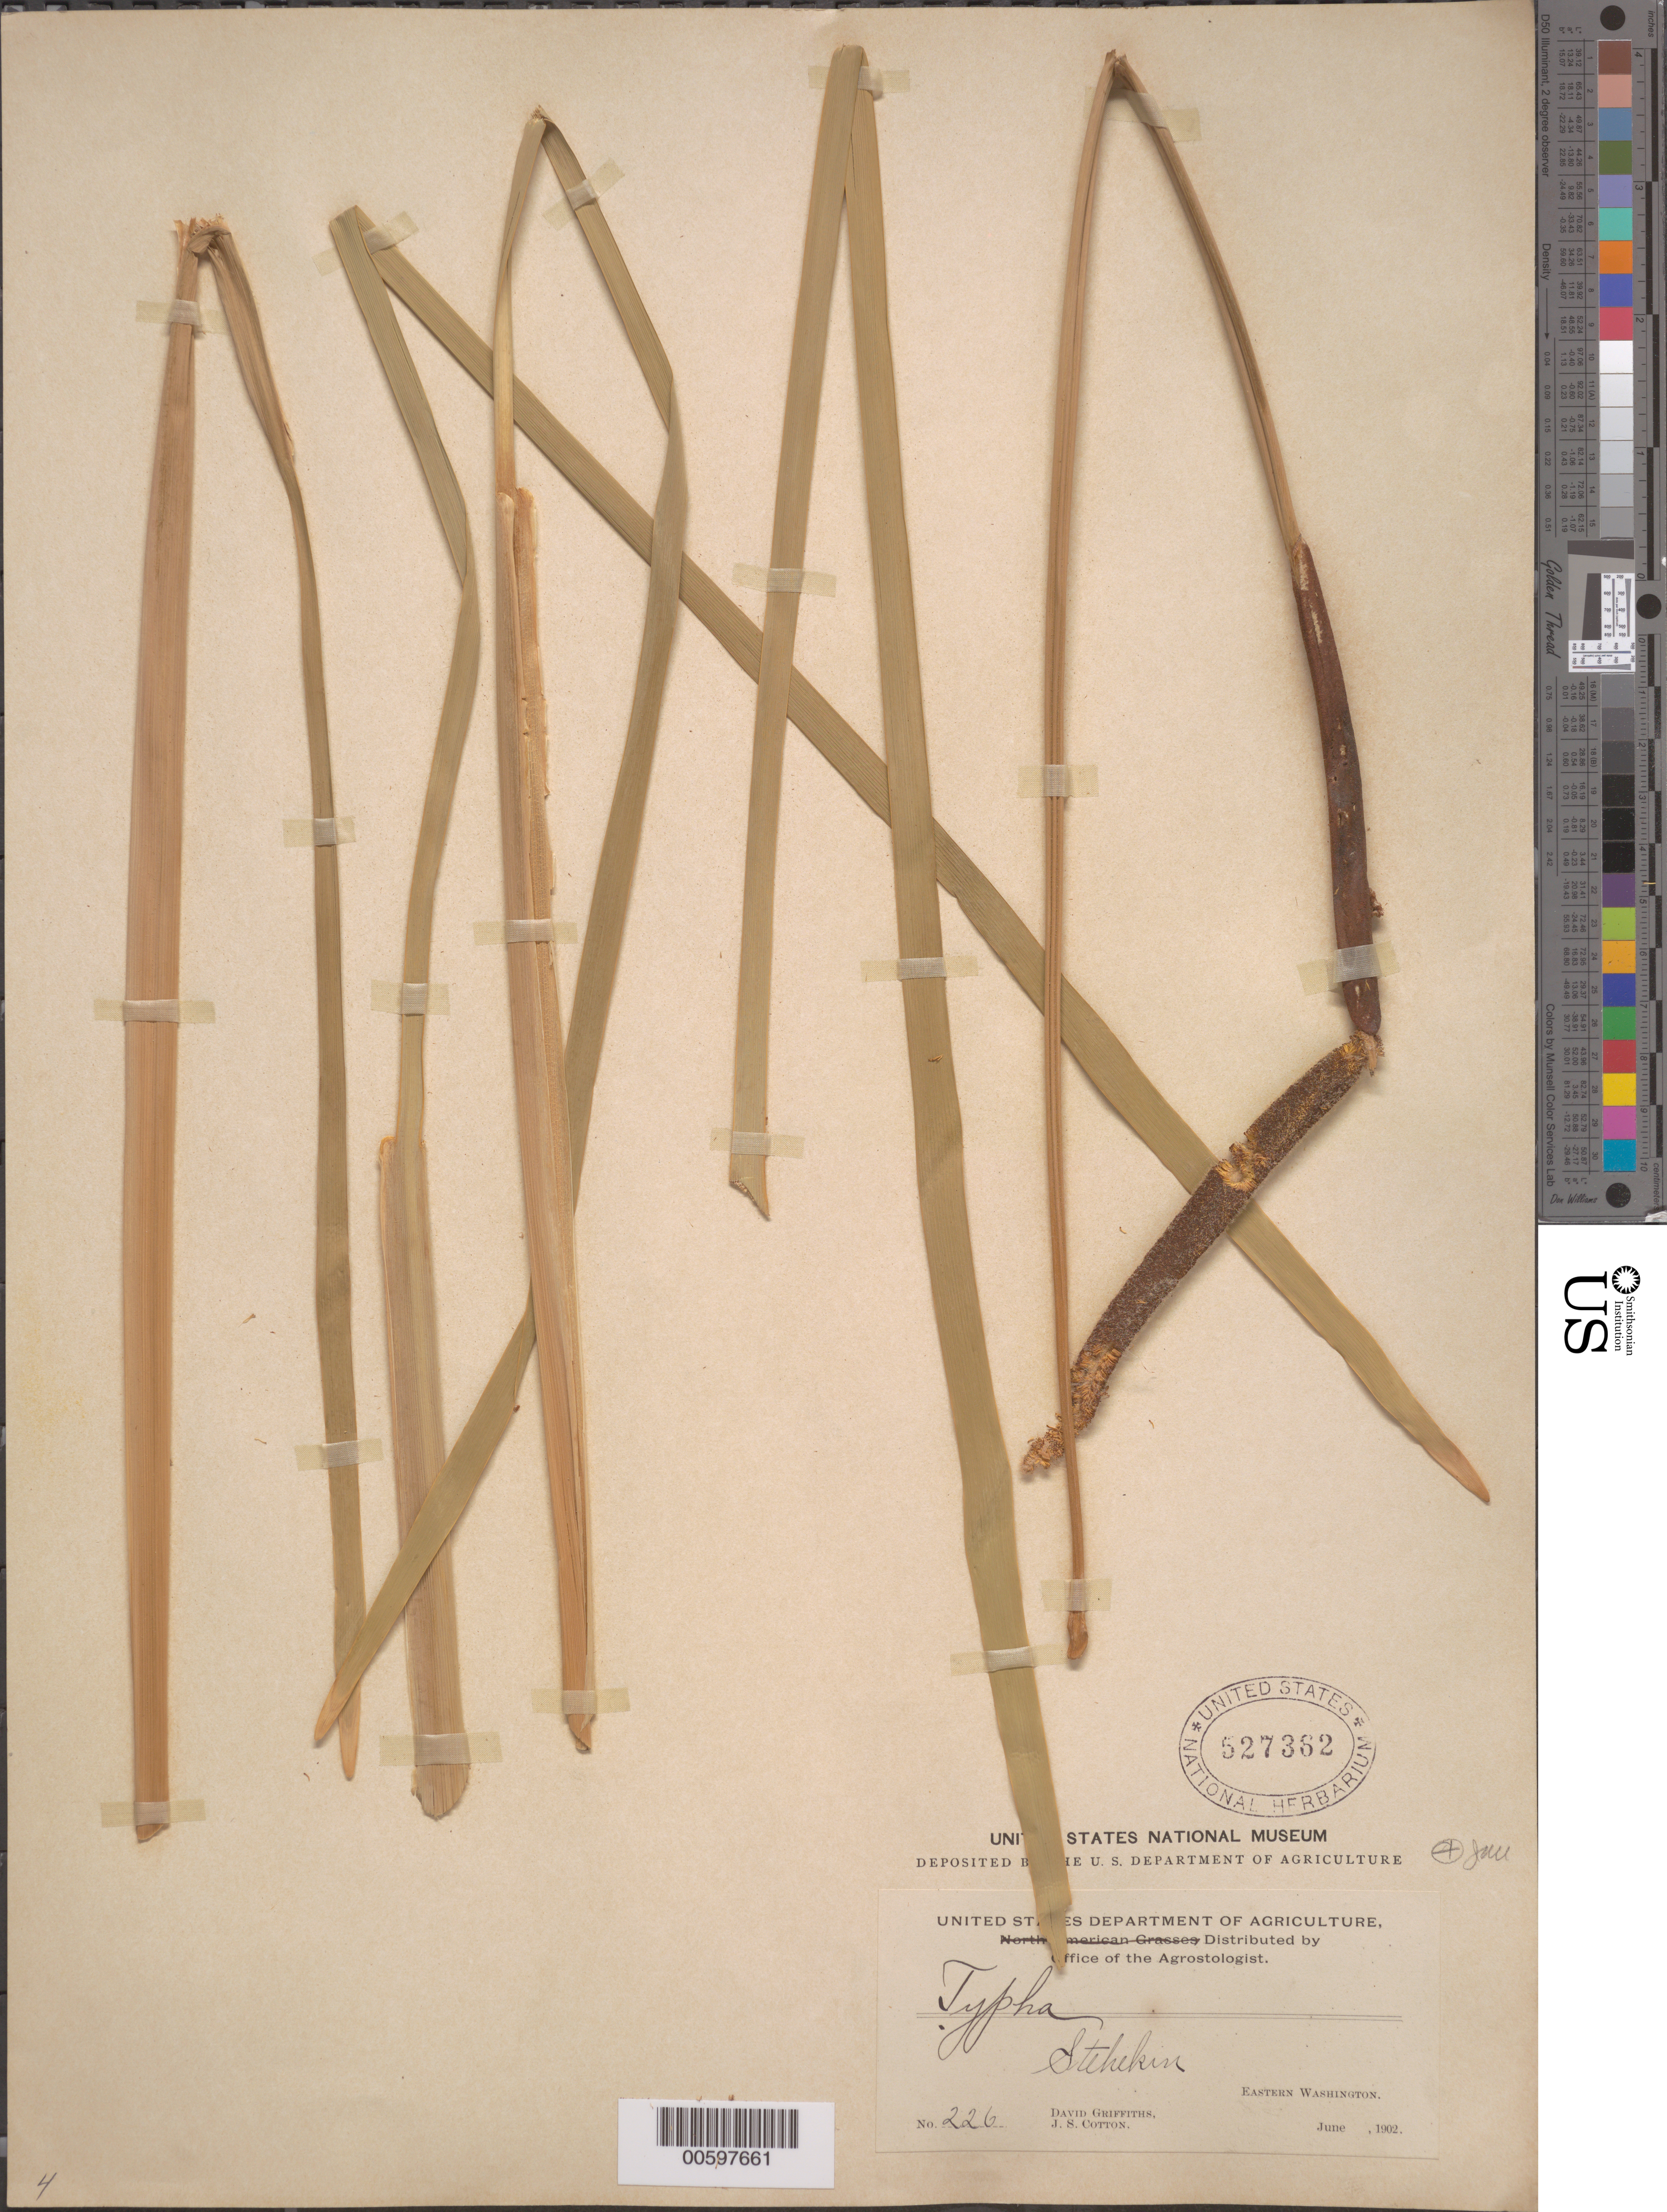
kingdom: Plantae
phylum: Tracheophyta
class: Liliopsida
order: Poales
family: Typhaceae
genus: Typha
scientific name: Typha latifolia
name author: L.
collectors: D. Griffiths & J. S. Cotton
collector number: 226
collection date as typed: Jun 1902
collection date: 1902-06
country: United States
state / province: Washington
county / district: Chelan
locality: Stehekin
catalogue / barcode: US 527362